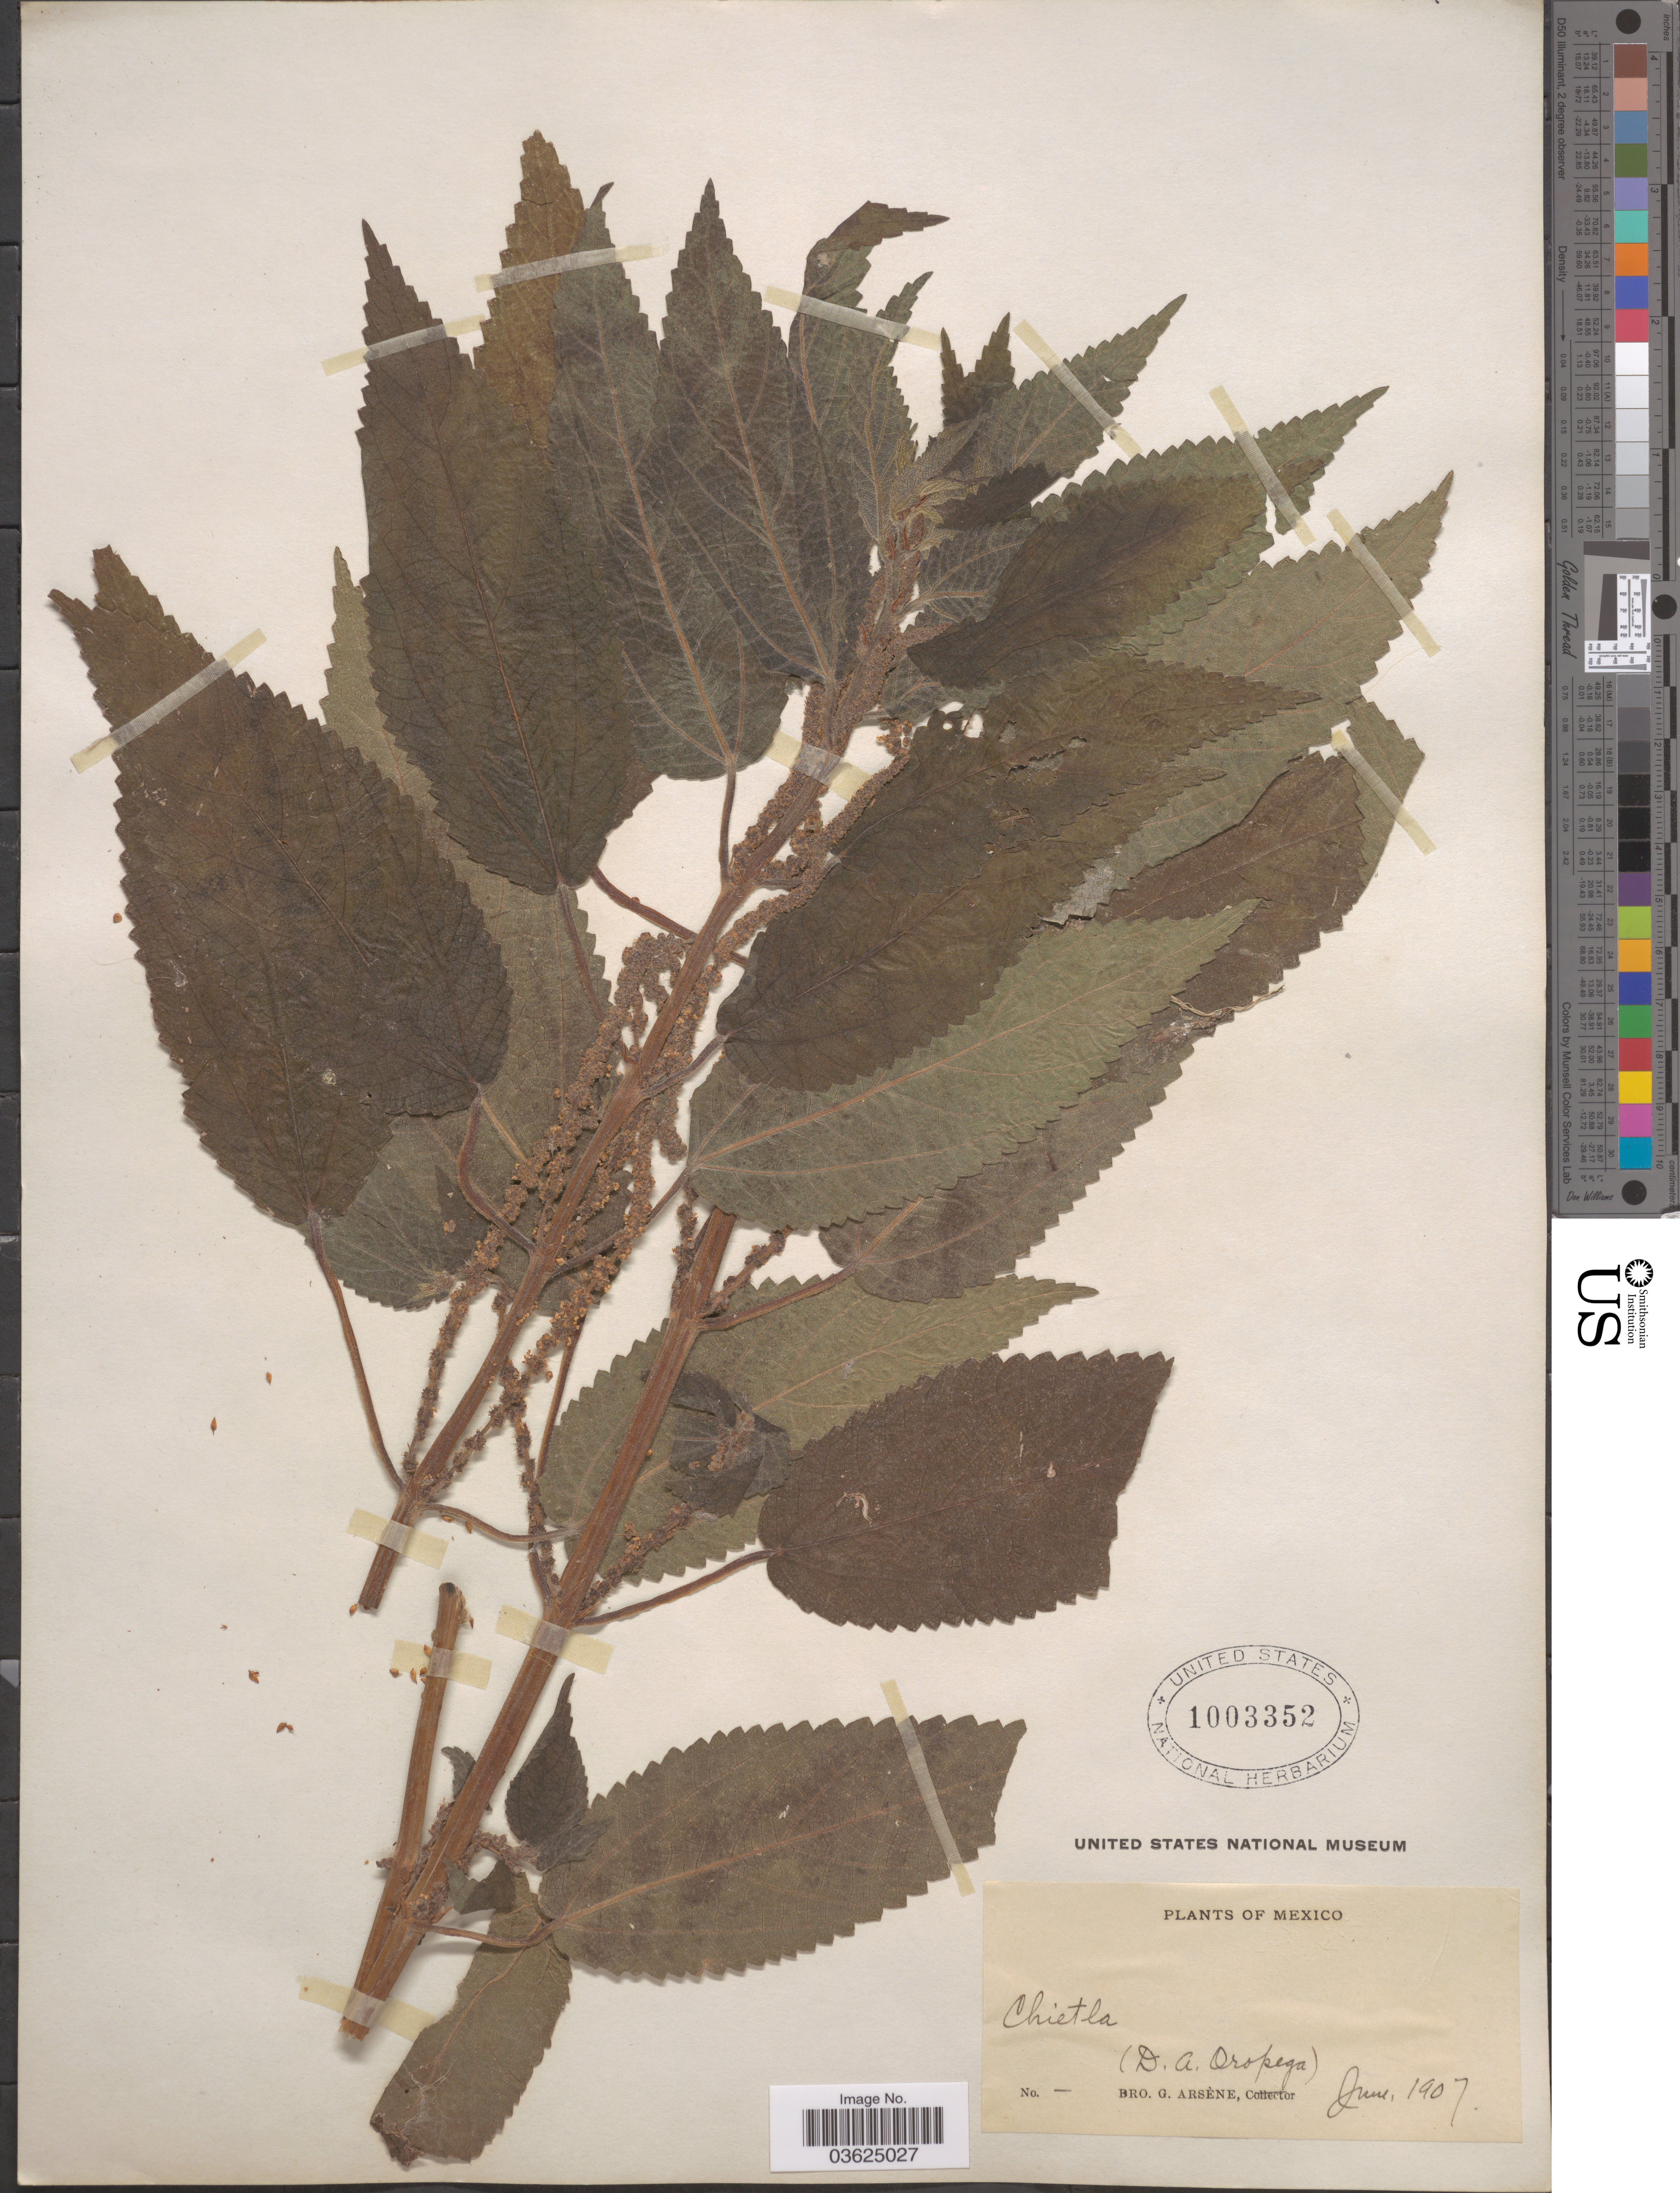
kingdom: Plantae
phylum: Tracheophyta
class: Magnoliopsida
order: Rosales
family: Urticaceae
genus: Boehmeria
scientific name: Boehmeria caudata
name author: Sw.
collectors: Bro. G. Arsène & D. Oropega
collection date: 1907-06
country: Mexico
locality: Chietla.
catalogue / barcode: US 1003352